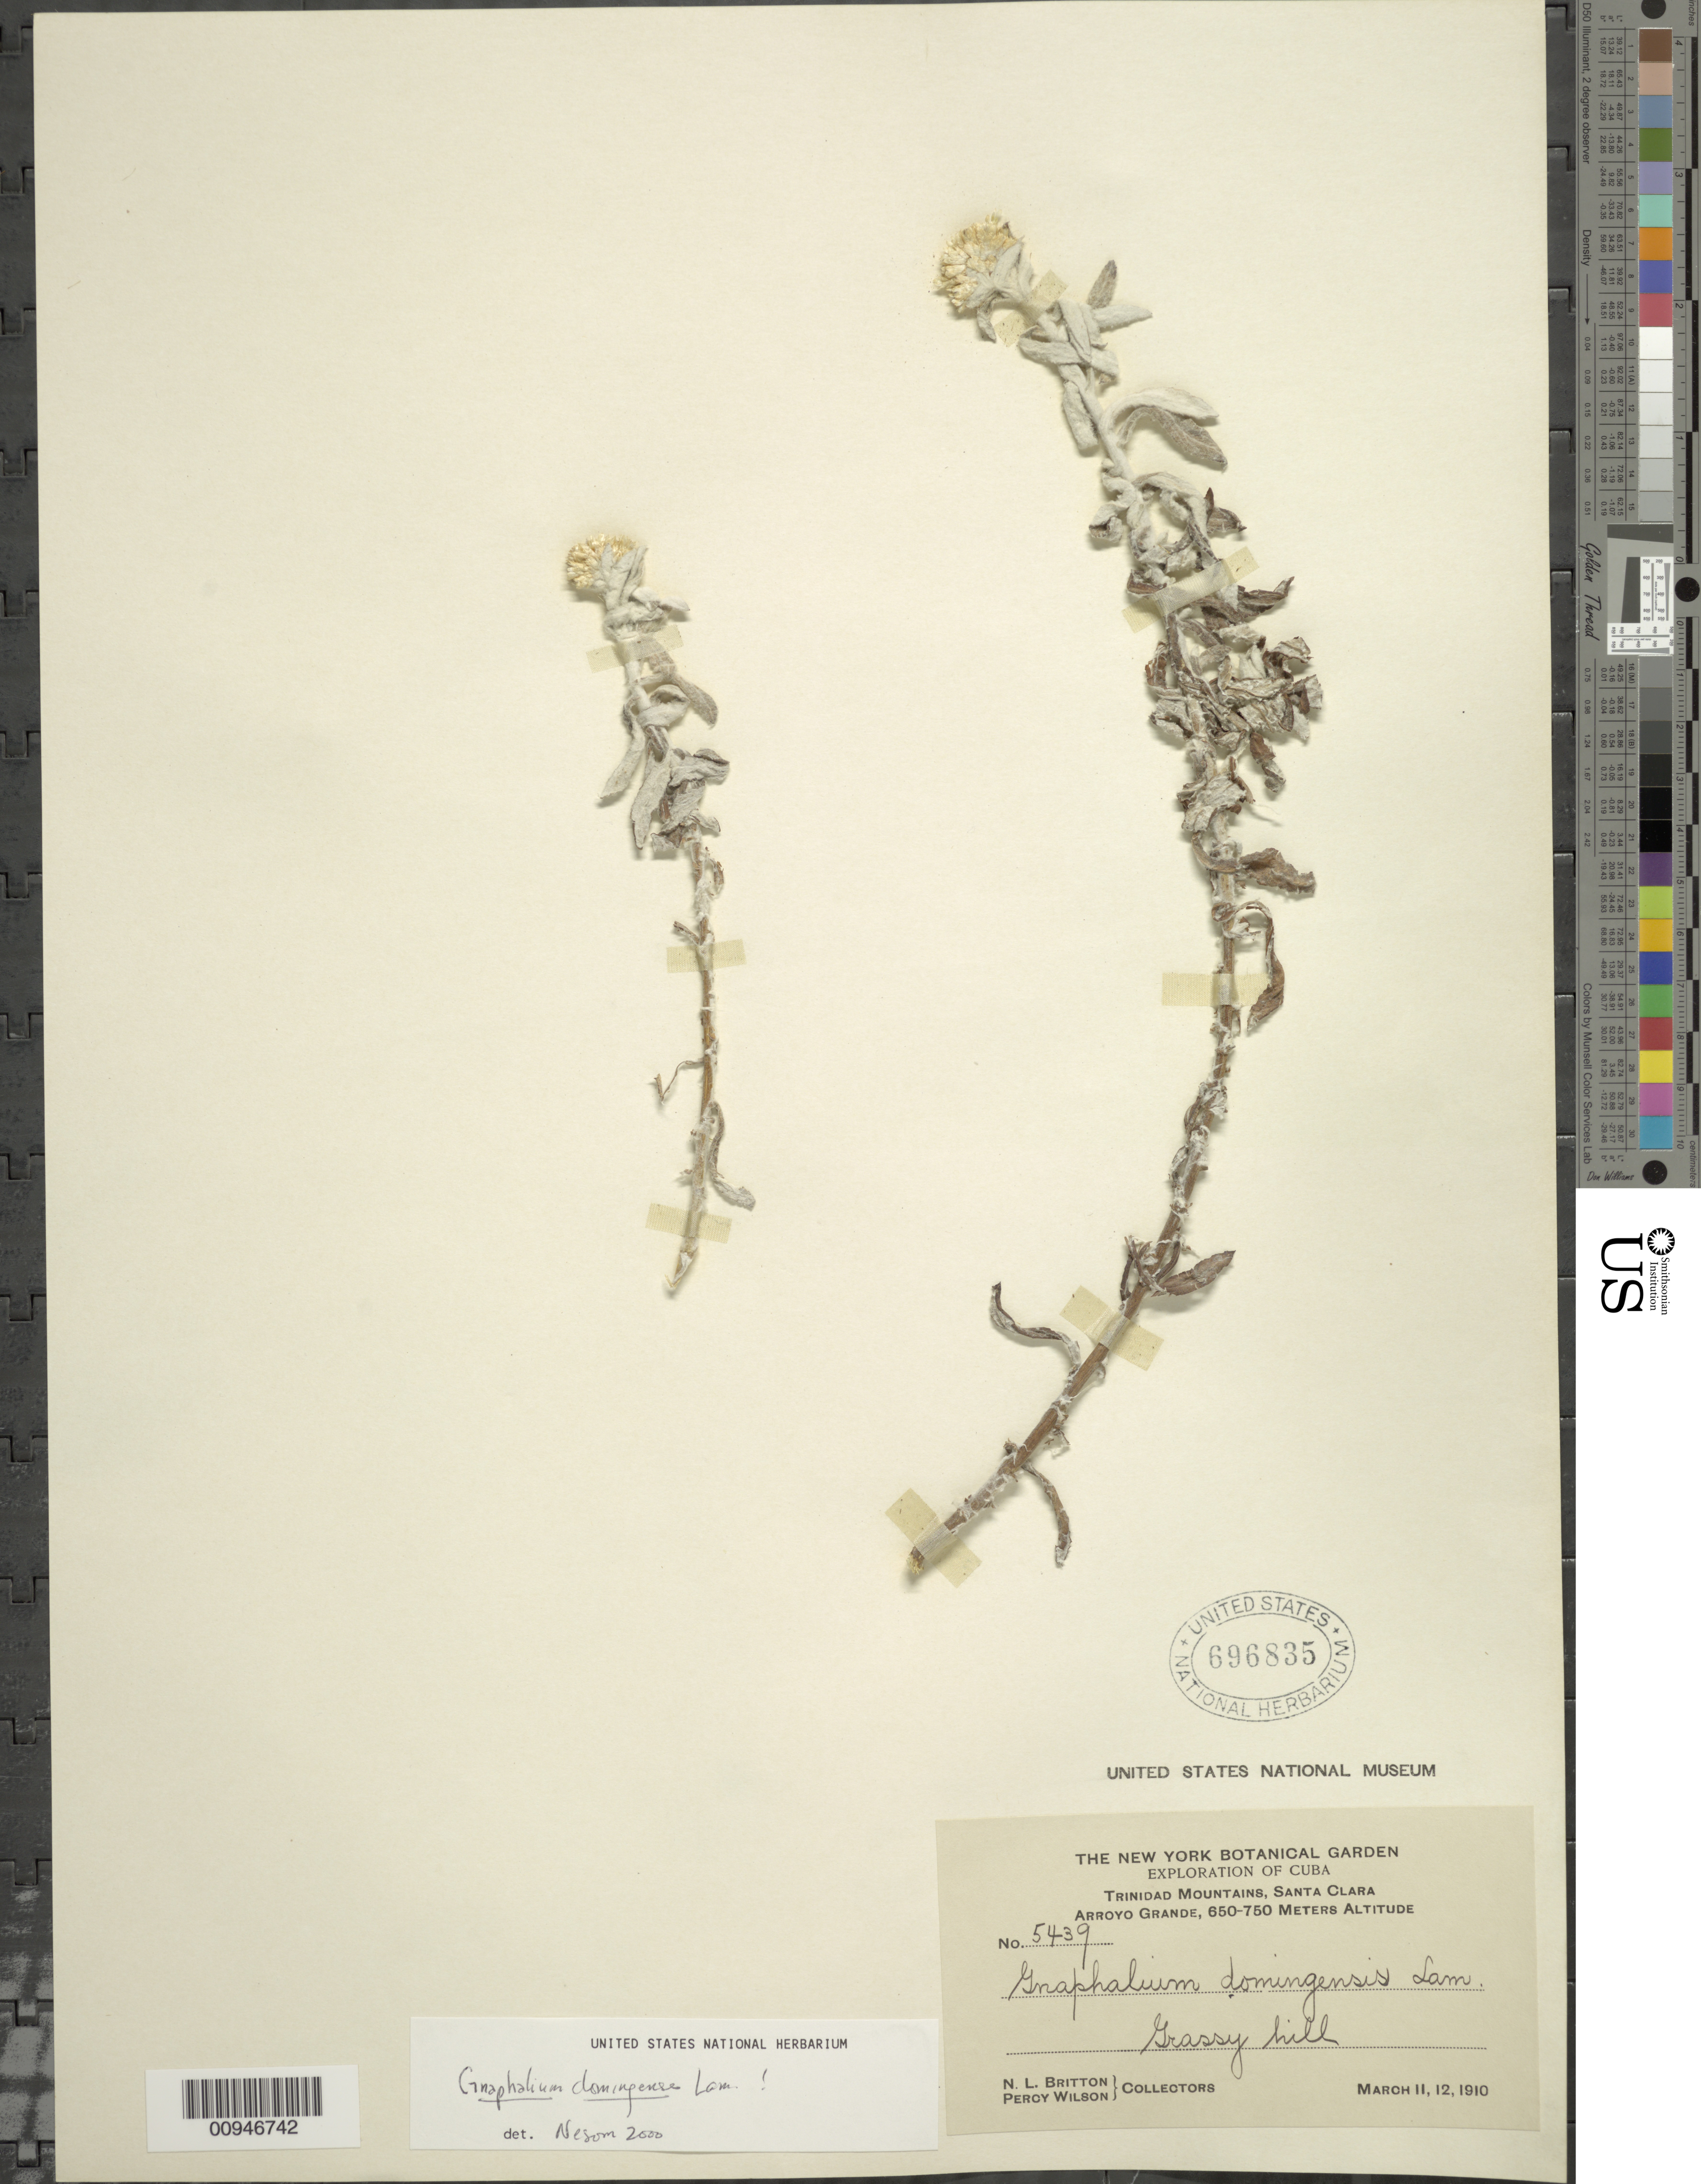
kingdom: Plantae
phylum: Tracheophyta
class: Magnoliopsida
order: Asterales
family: Asteraceae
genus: Pseudognaphalium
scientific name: Pseudognaphalium domingense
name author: (Lam.) Anderb.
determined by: Nesom, Guy L.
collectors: N. Britton & P. Wilson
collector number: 5439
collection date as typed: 11 Mar 1910 to 12 Mar 1910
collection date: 1910-03-11/1910-03-12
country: Cuba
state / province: Las Villas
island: Cuba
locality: Trinidad Mountains, Arroyo Grande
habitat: Grassy hill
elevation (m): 650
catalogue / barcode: US 696835